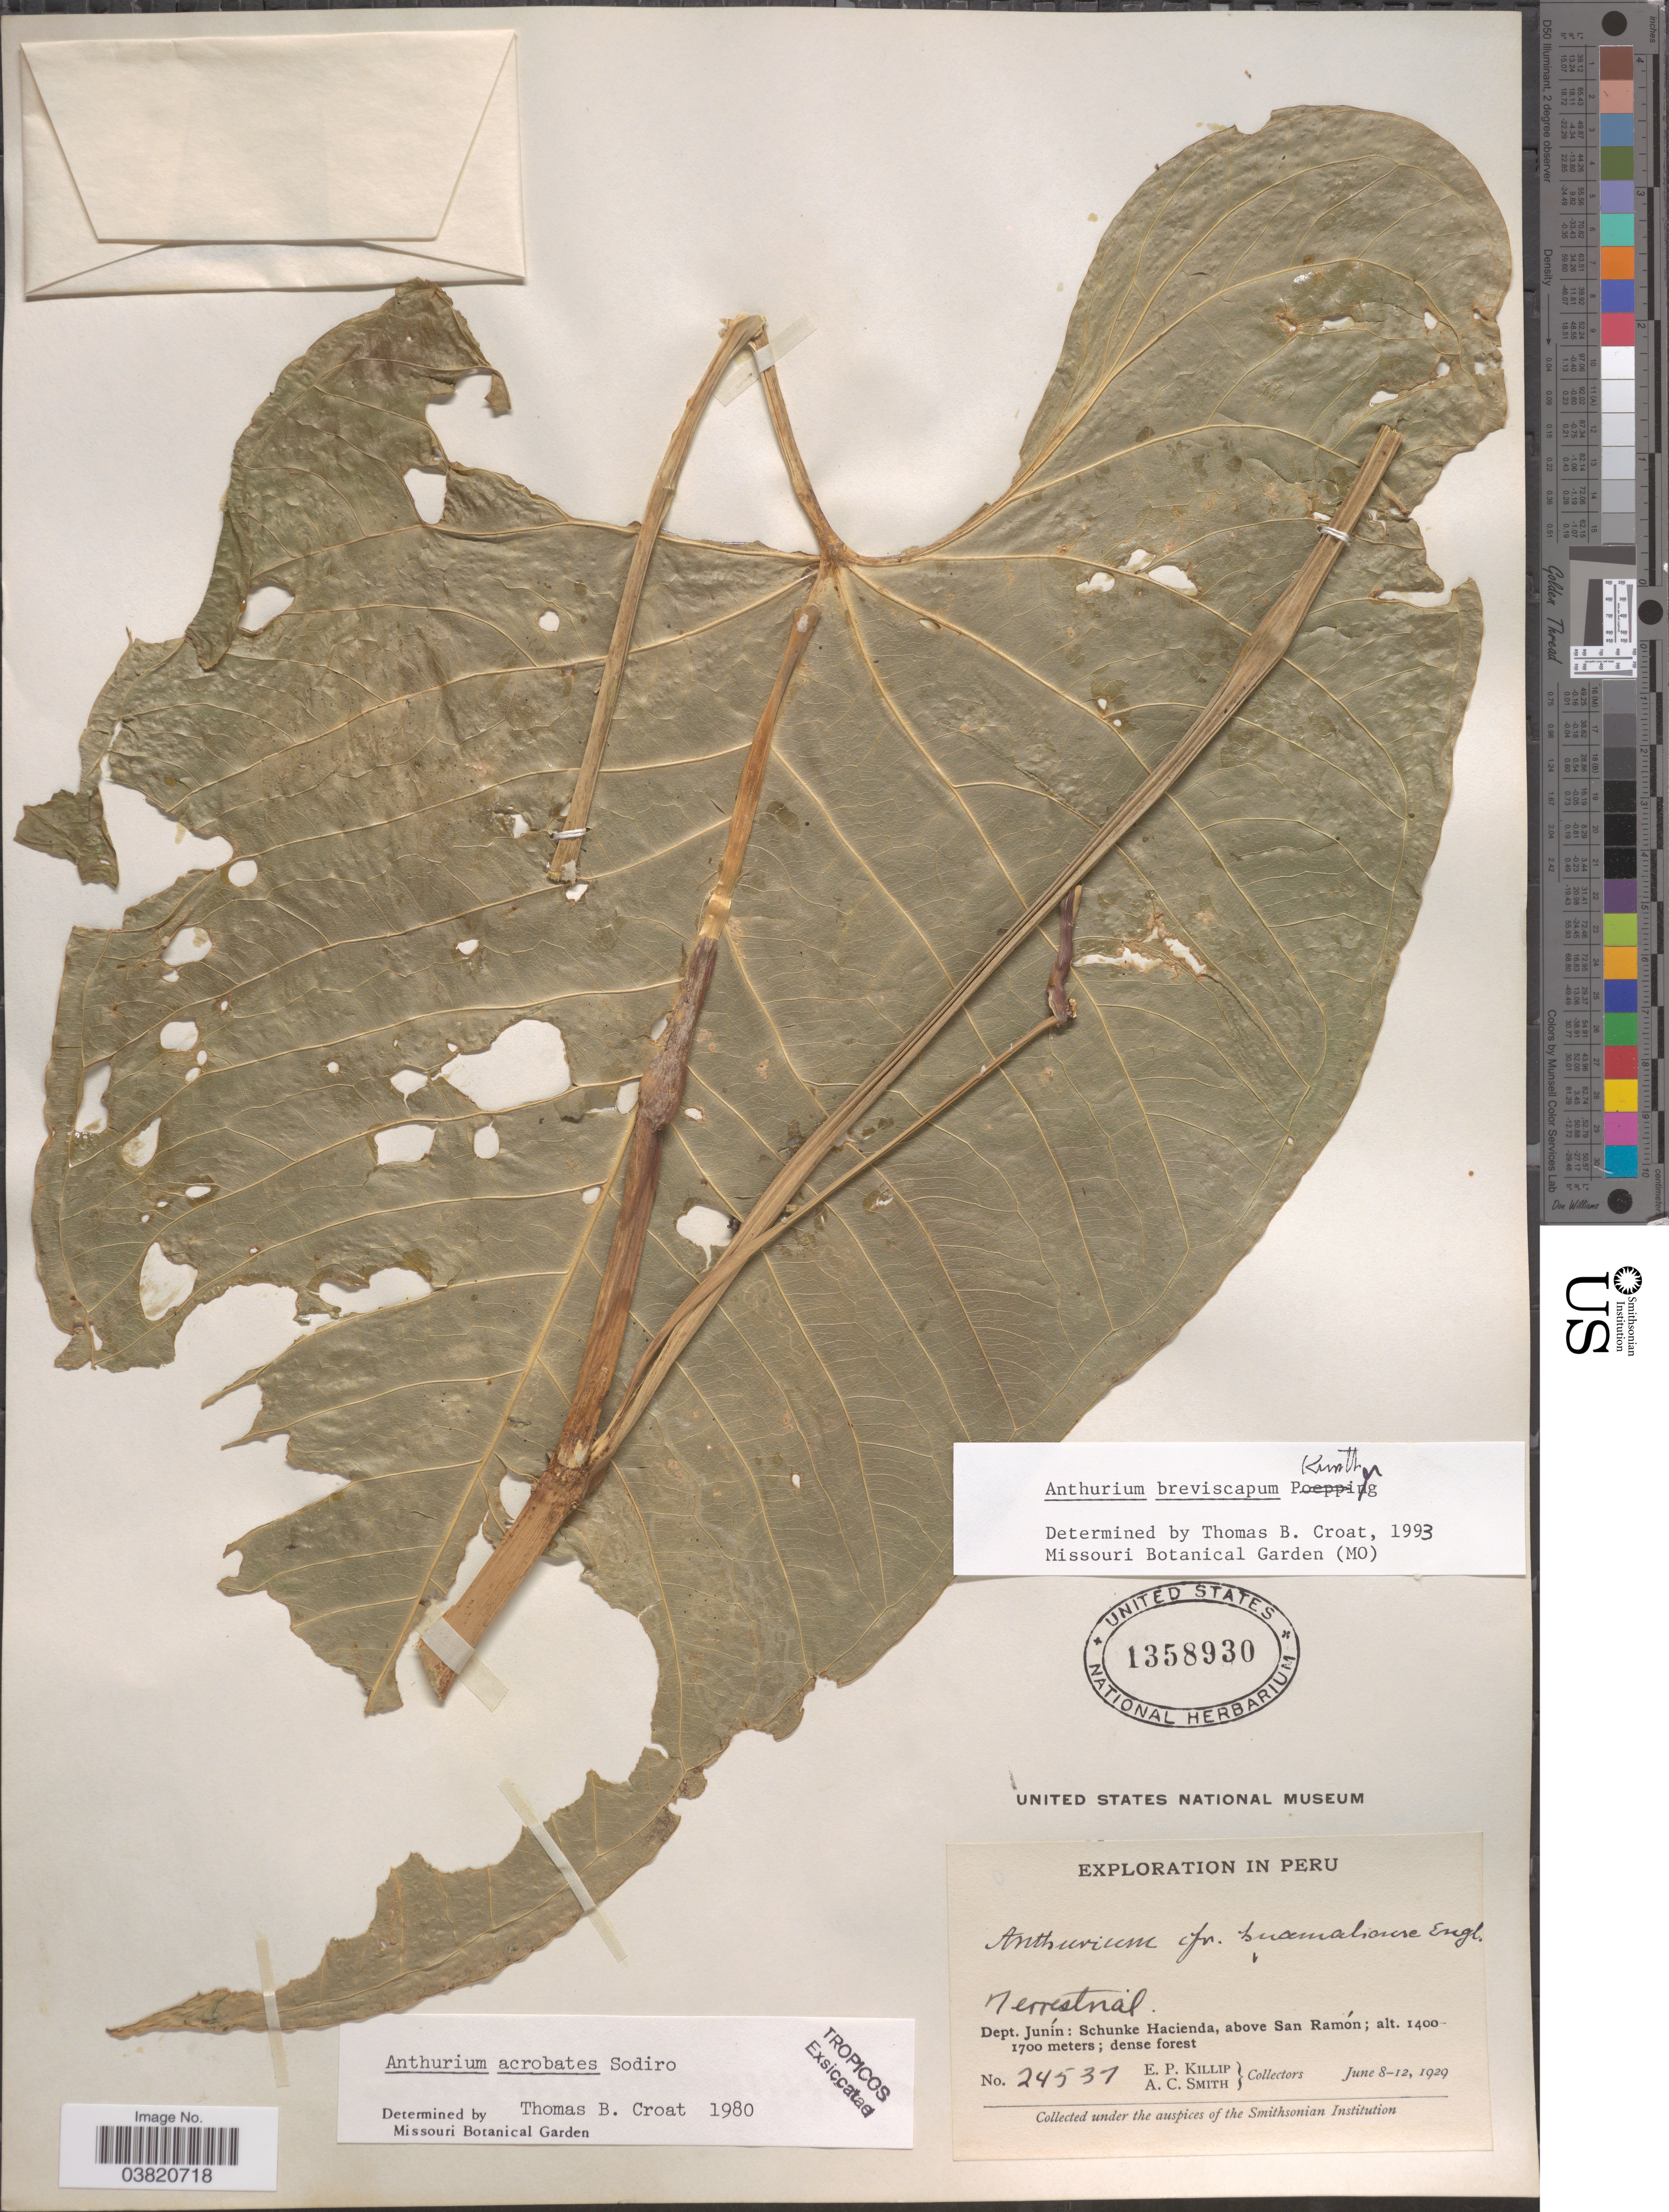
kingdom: Plantae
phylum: Tracheophyta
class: Liliopsida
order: Alismatales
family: Araceae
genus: Anthurium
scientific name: Anthurium breviscapum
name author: Kunth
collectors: E. P. Killip & A. C. Smith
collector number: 24537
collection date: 1929-06-08/1929-06-12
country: Peru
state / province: Junín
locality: Dept. Junín: Schunke Hacienda, above San Ramón.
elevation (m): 1400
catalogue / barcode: US 1358930